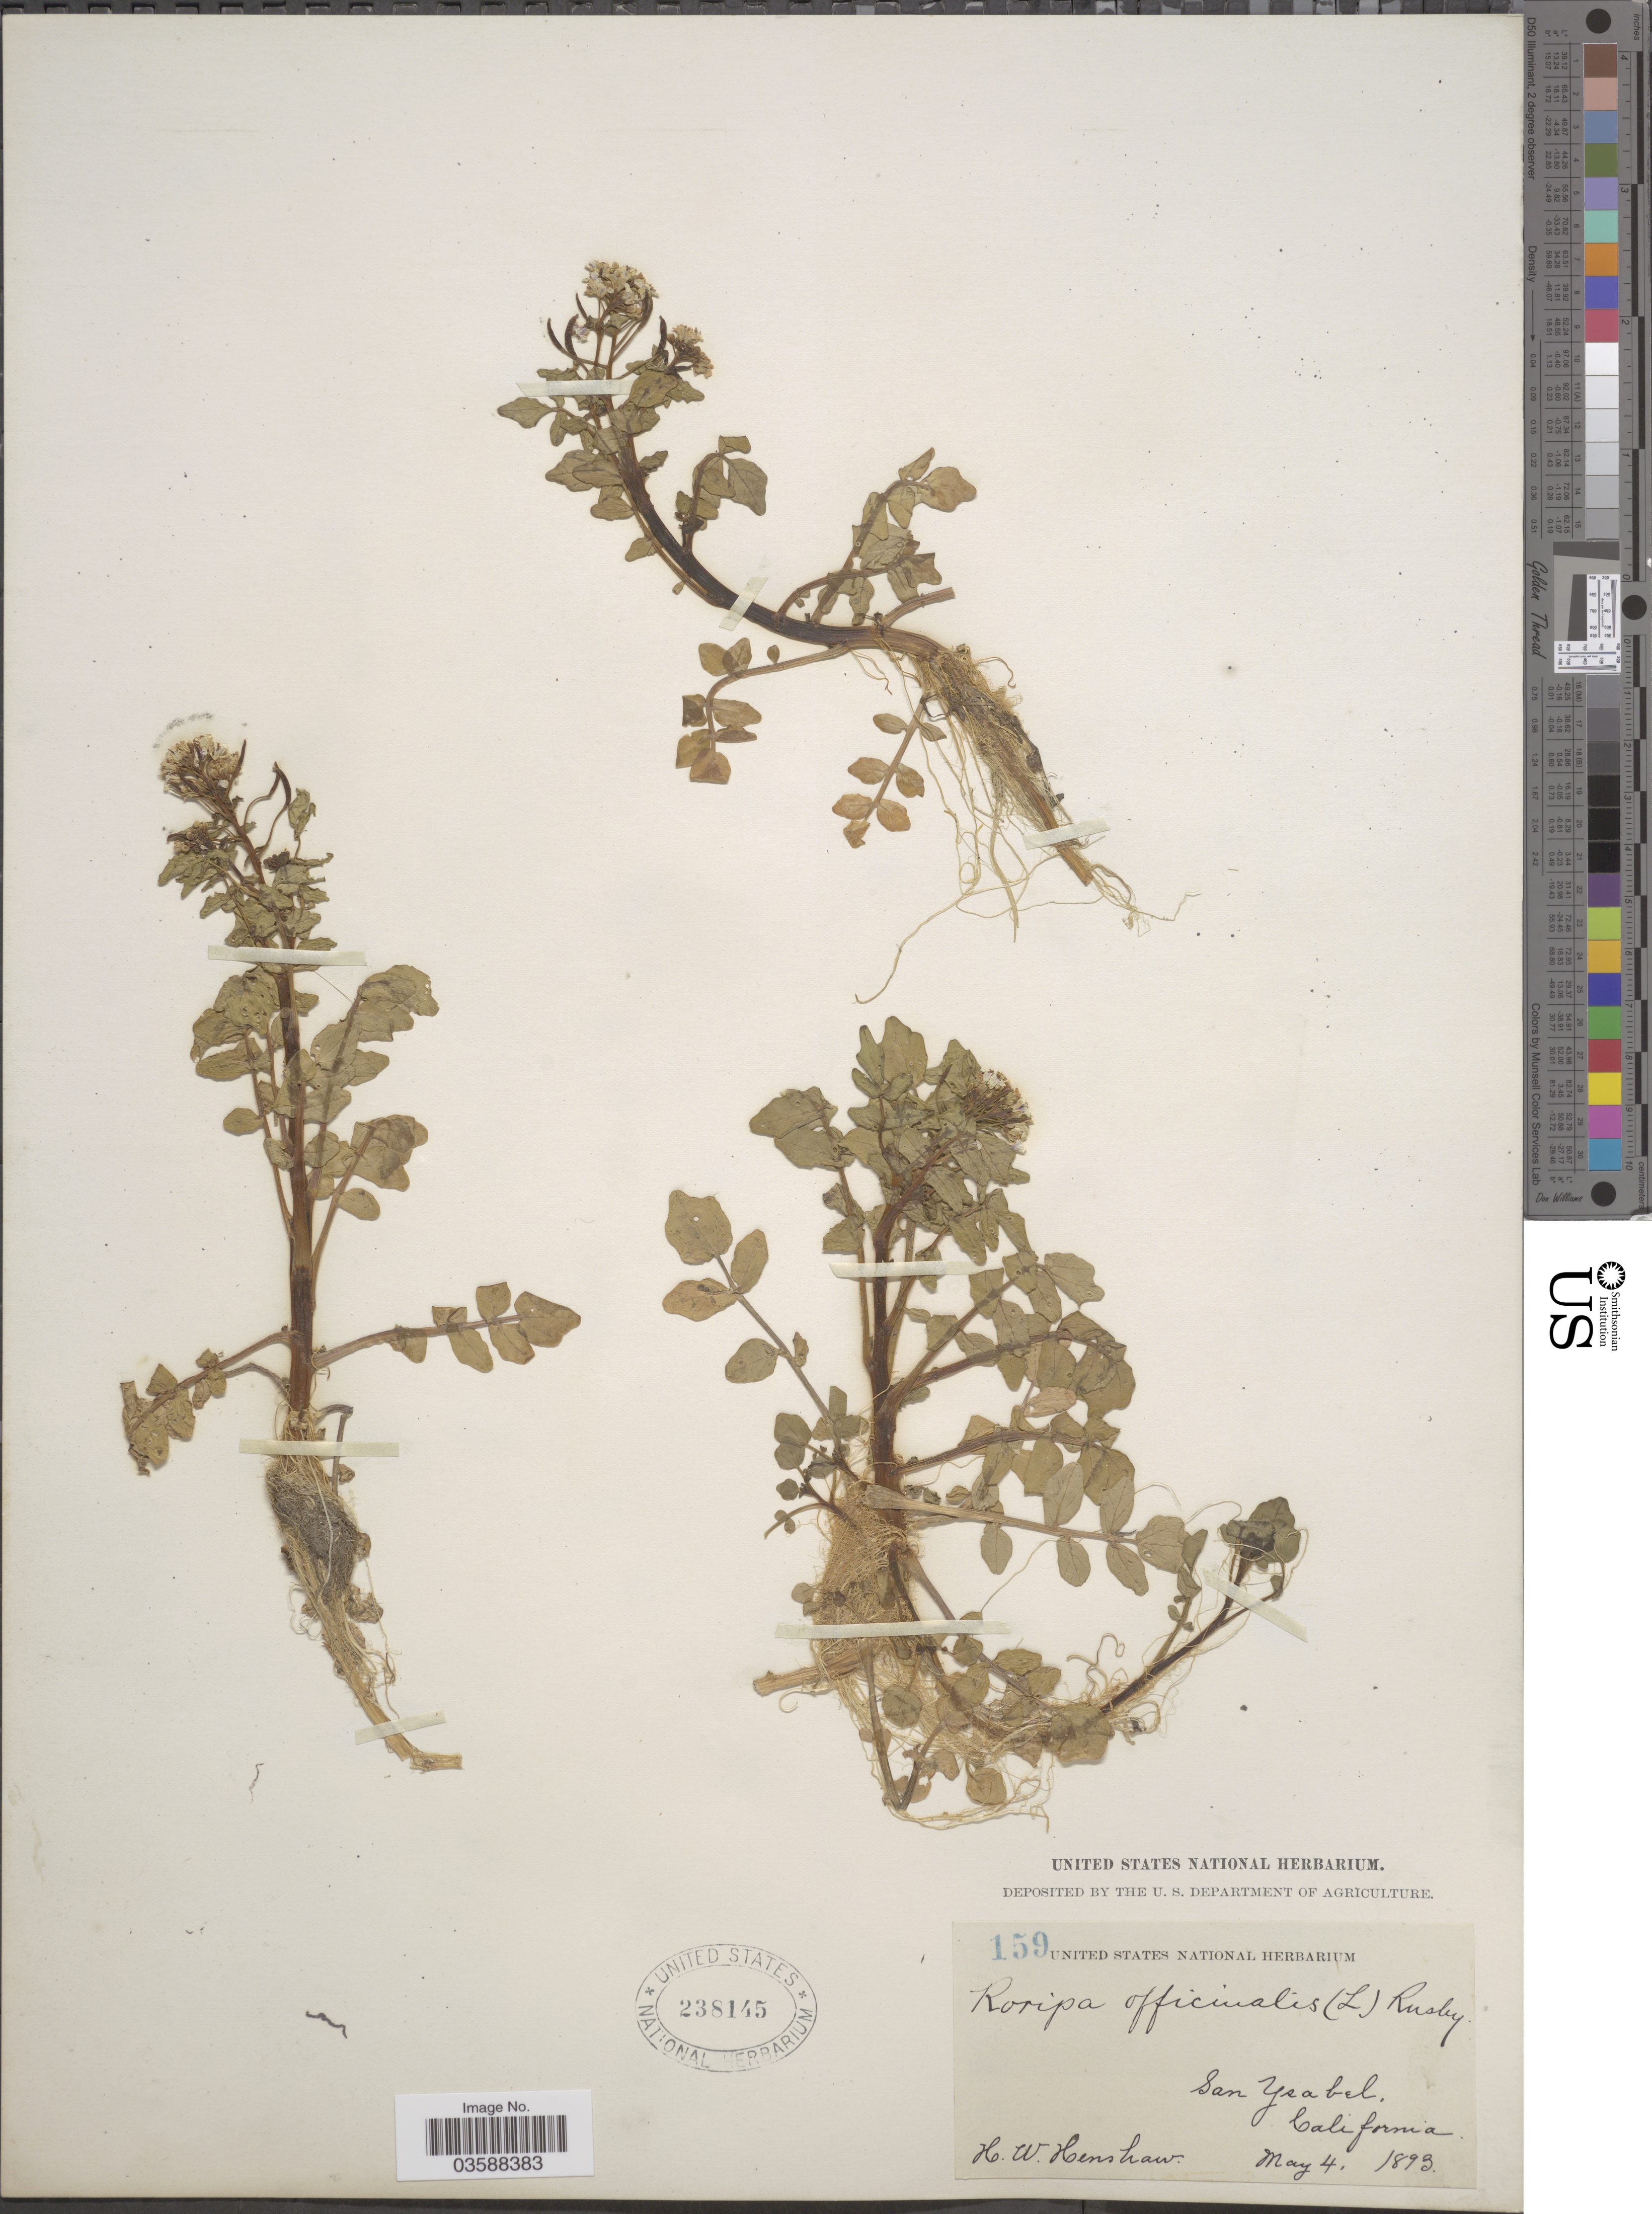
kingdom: Plantae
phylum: Tracheophyta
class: Magnoliopsida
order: Brassicales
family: Brassicaceae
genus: Nasturtium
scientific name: Nasturtium officinale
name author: R. Br.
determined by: Strong, M. T., (US), Smithsonian Institution - National Museum of Natural History (UNITED STATES)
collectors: H. Henshaw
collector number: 159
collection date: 1893-05-04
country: United States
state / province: California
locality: San Ysabel.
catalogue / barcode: US 238145